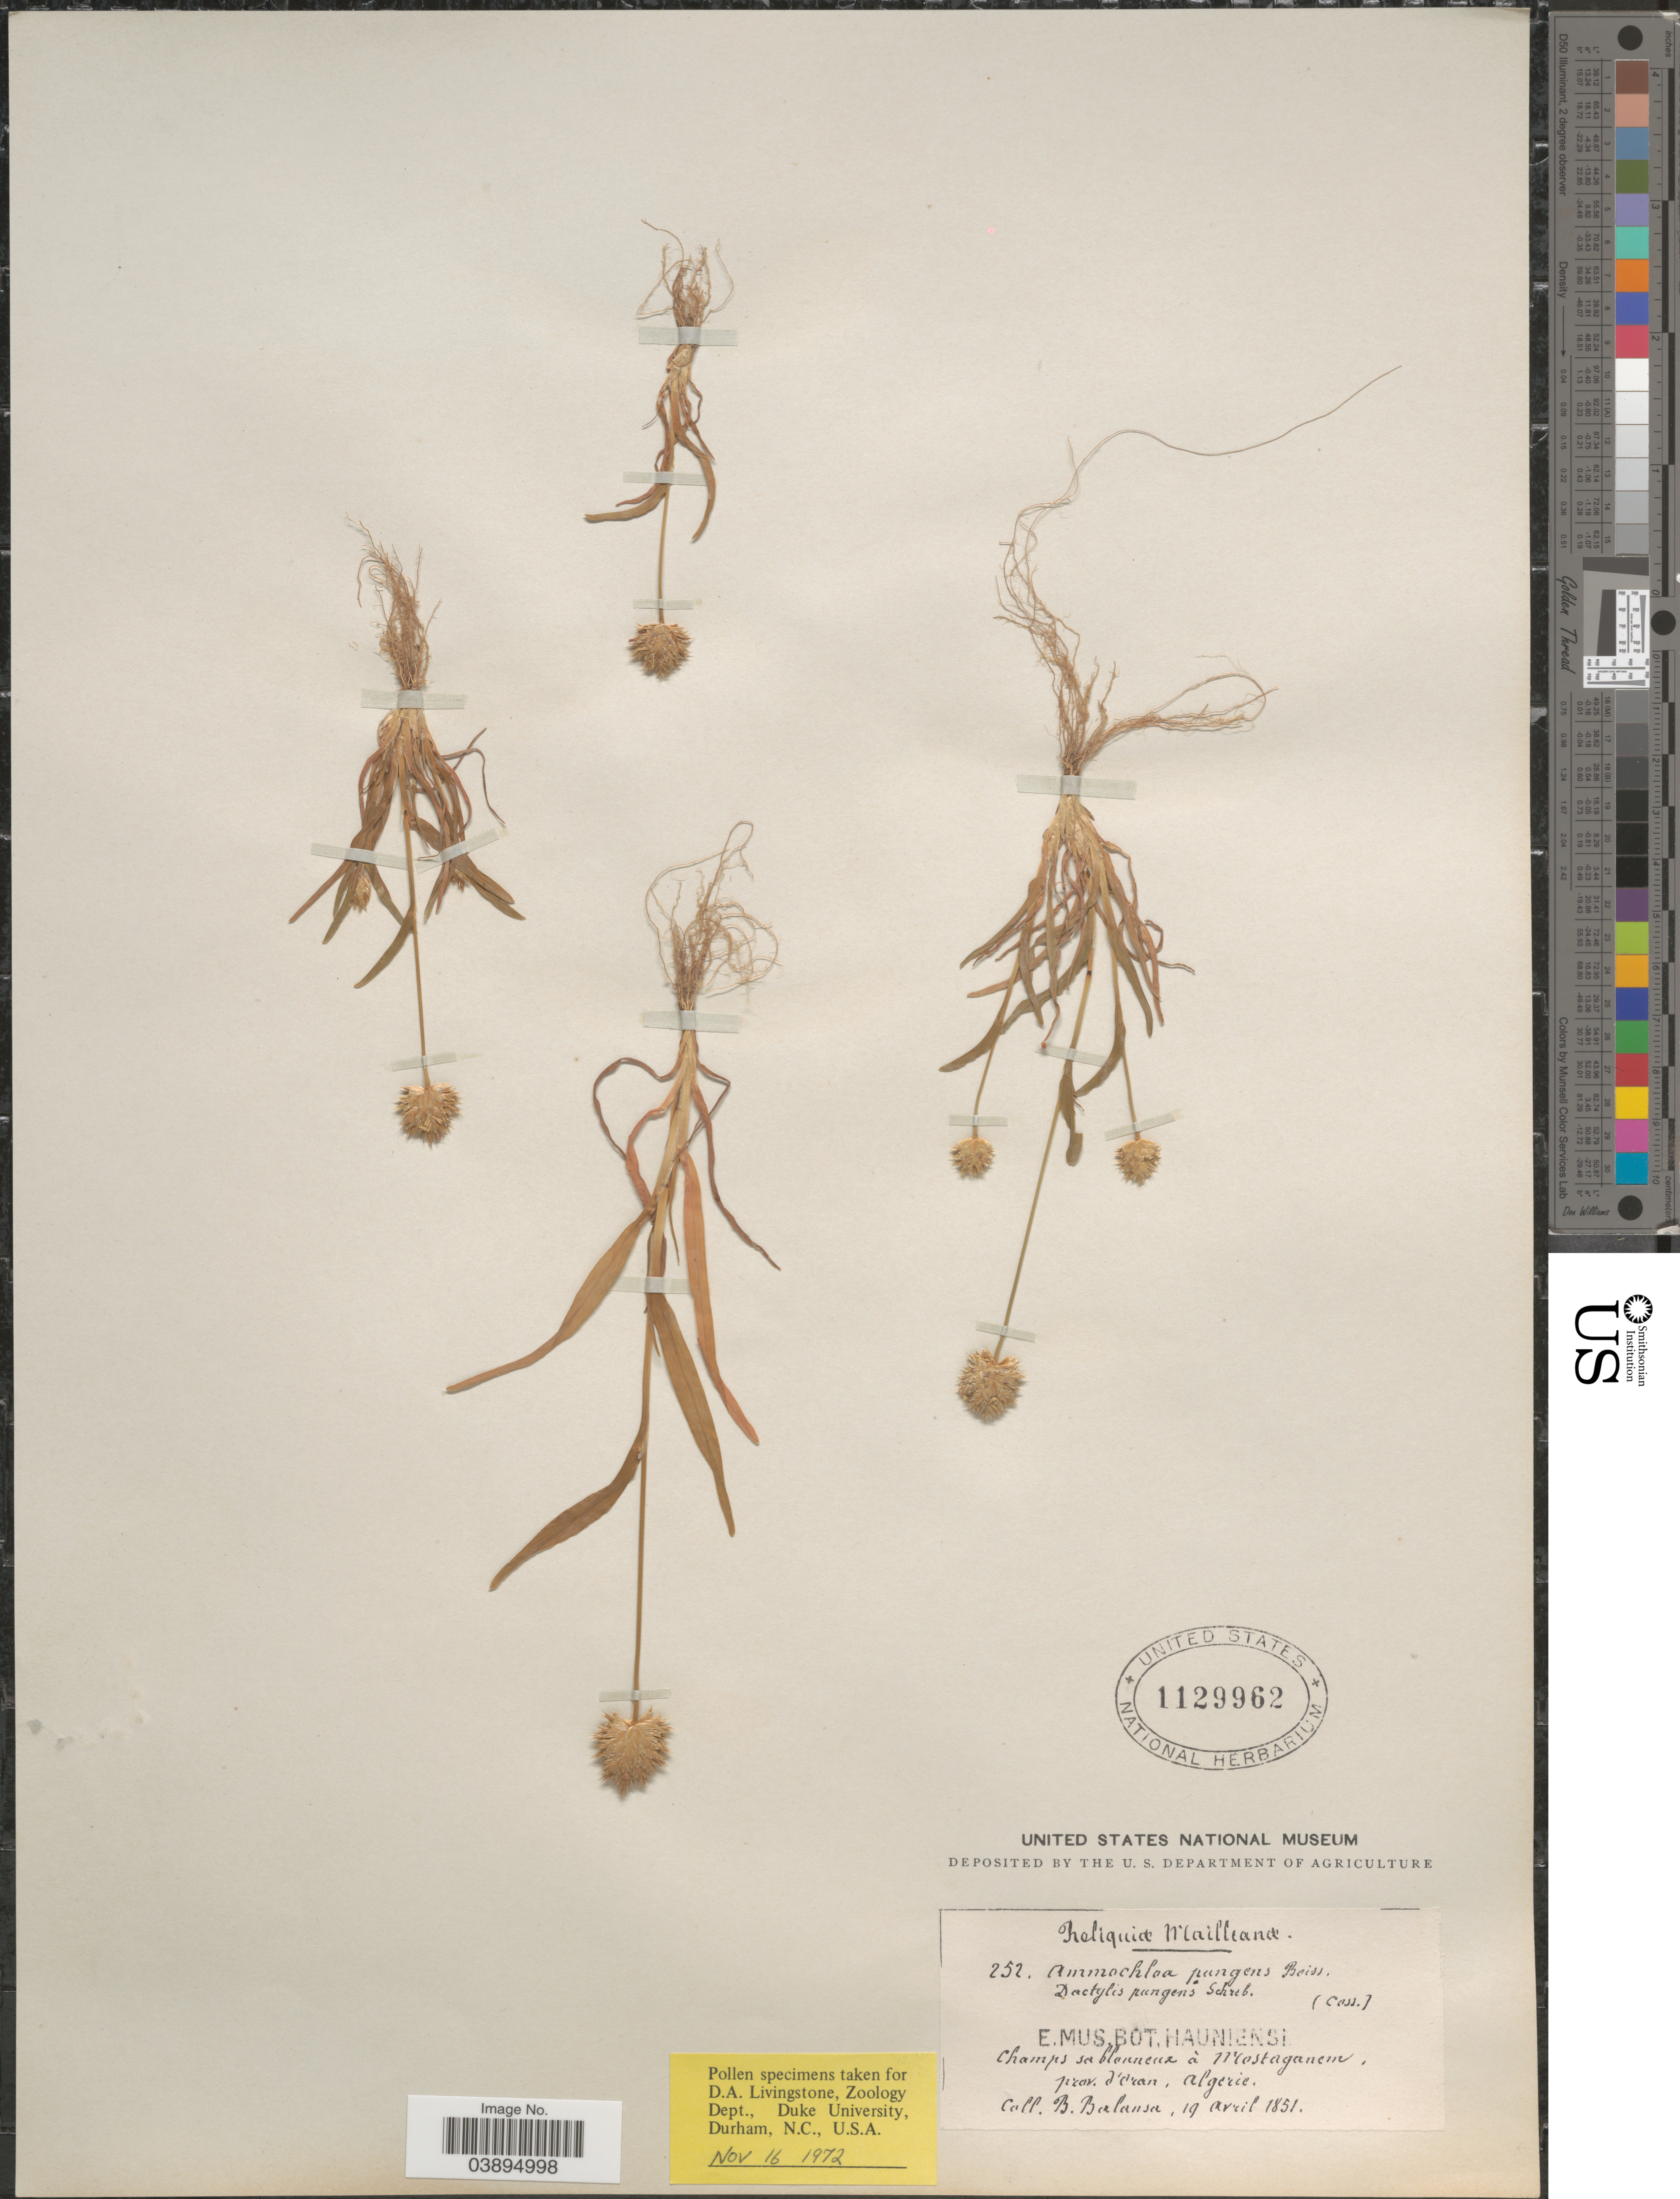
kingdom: Plantae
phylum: Tracheophyta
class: Liliopsida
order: Poales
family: Poaceae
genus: Ammochloa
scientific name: Ammochloa pungens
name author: (Schreb.) Boiss.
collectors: B. Balansa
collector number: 252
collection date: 1851-04-19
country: Algeria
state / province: Oran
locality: Champs sablonneux à Mostaganem, Prov. d' Oran.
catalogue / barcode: US 1129962